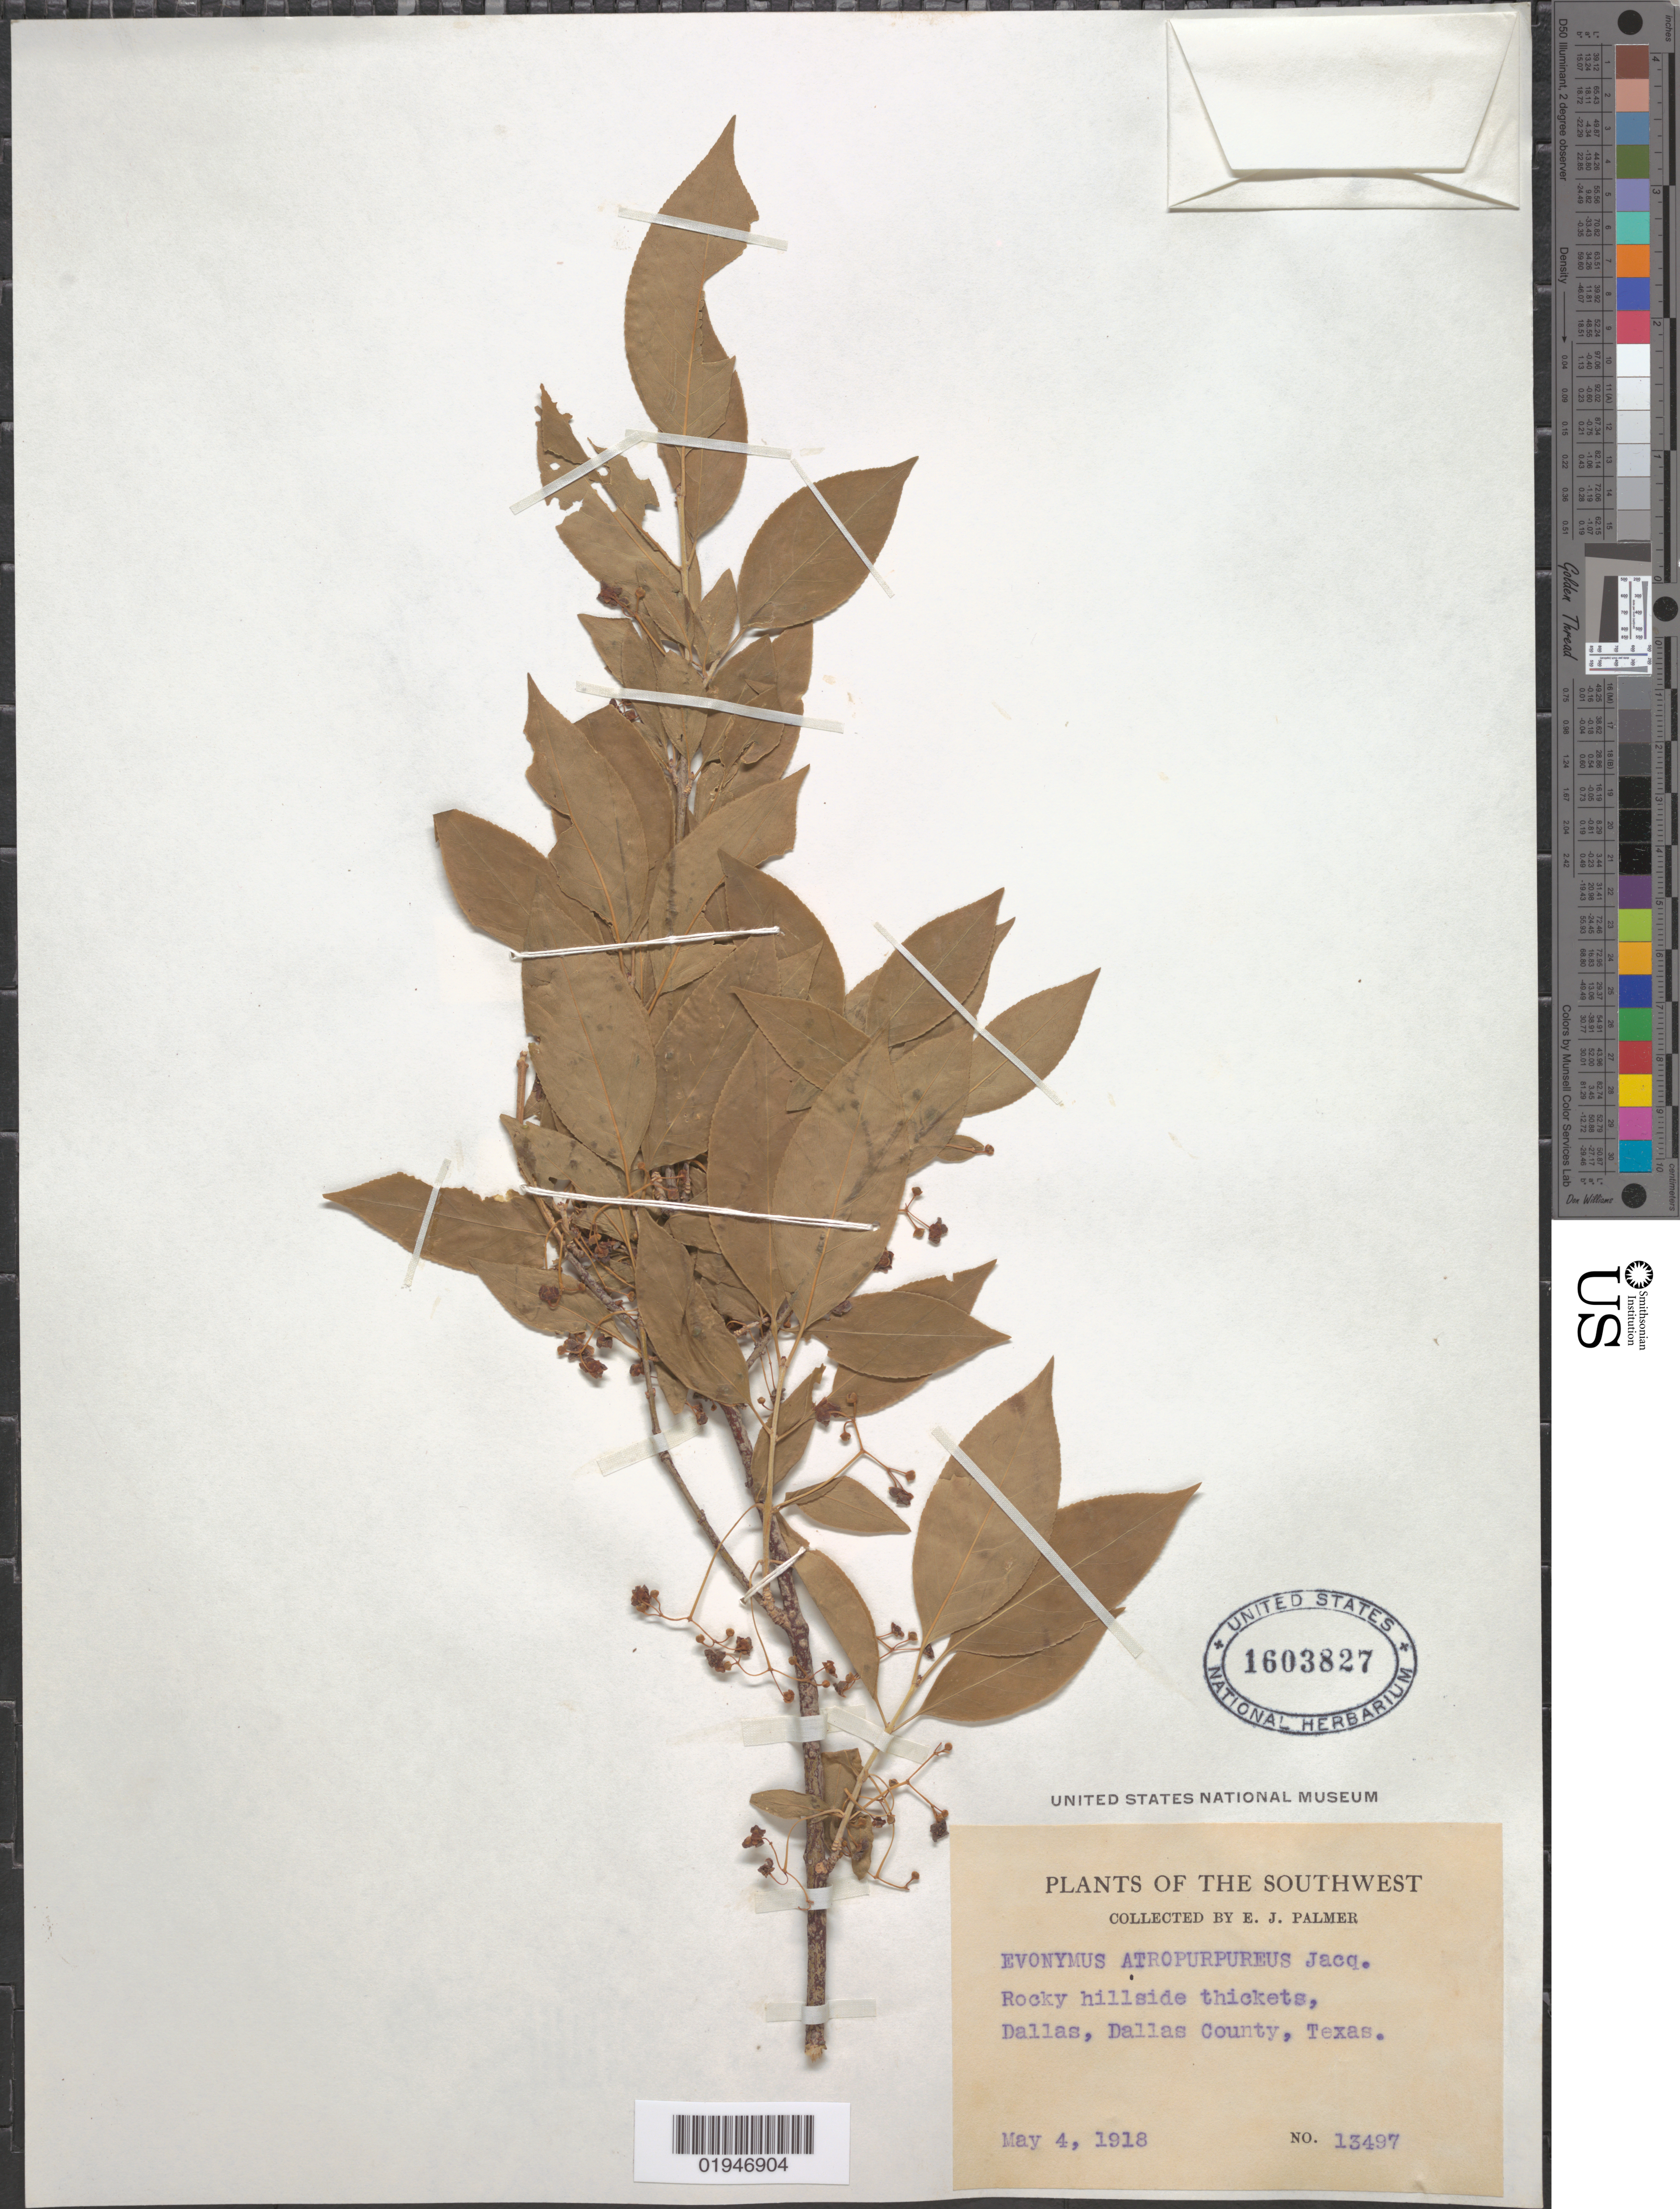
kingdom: Plantae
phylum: Tracheophyta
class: Magnoliopsida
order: Celastrales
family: Celastraceae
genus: Euonymus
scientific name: Euonymus atropurpureus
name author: Jacq.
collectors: E. J. Palmer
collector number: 13497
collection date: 1918-05-04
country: United States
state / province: Texas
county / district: Dallas County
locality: Dallas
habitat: Rocky hillside thickets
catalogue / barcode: US 1603827